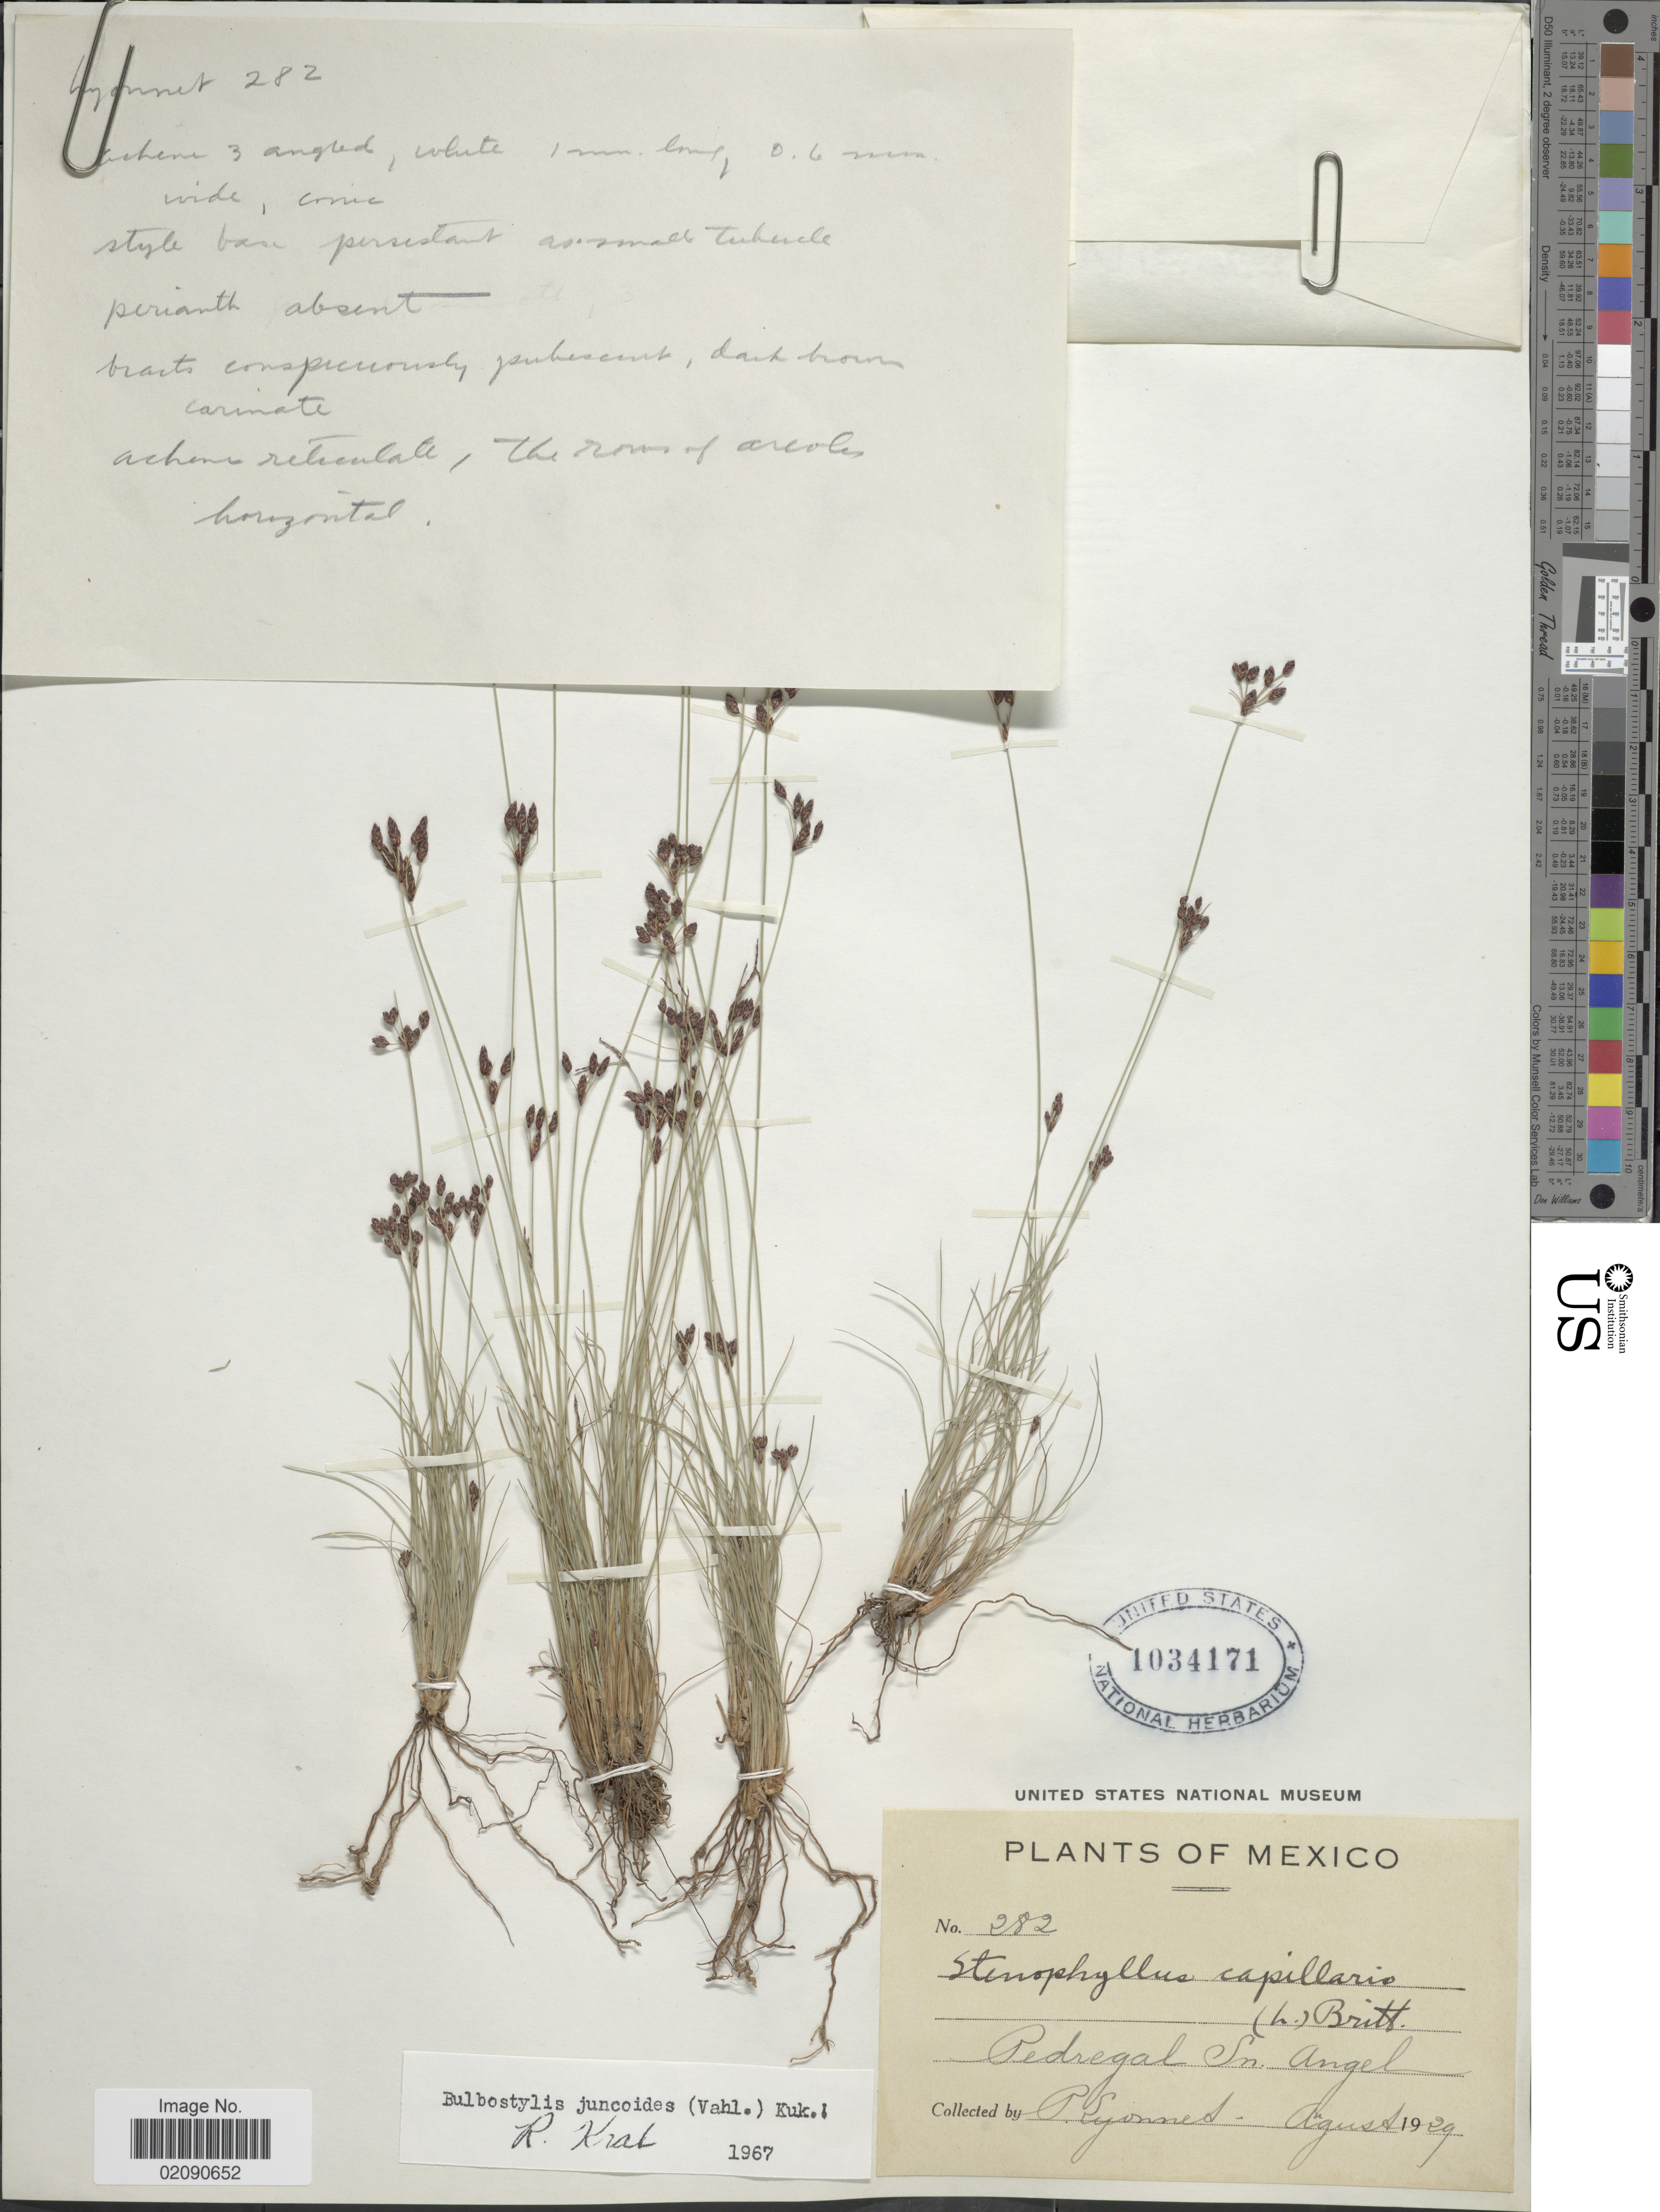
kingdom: Plantae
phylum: Tracheophyta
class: Liliopsida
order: Poales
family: Cyperaceae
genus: Bulbostylis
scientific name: Bulbostylis juncoides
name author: (Vahl) Kük. ex Herter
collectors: P. Lyonnet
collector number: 282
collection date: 1929-08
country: Mexico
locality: Pedregal Sn. Angel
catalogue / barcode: US 1034171